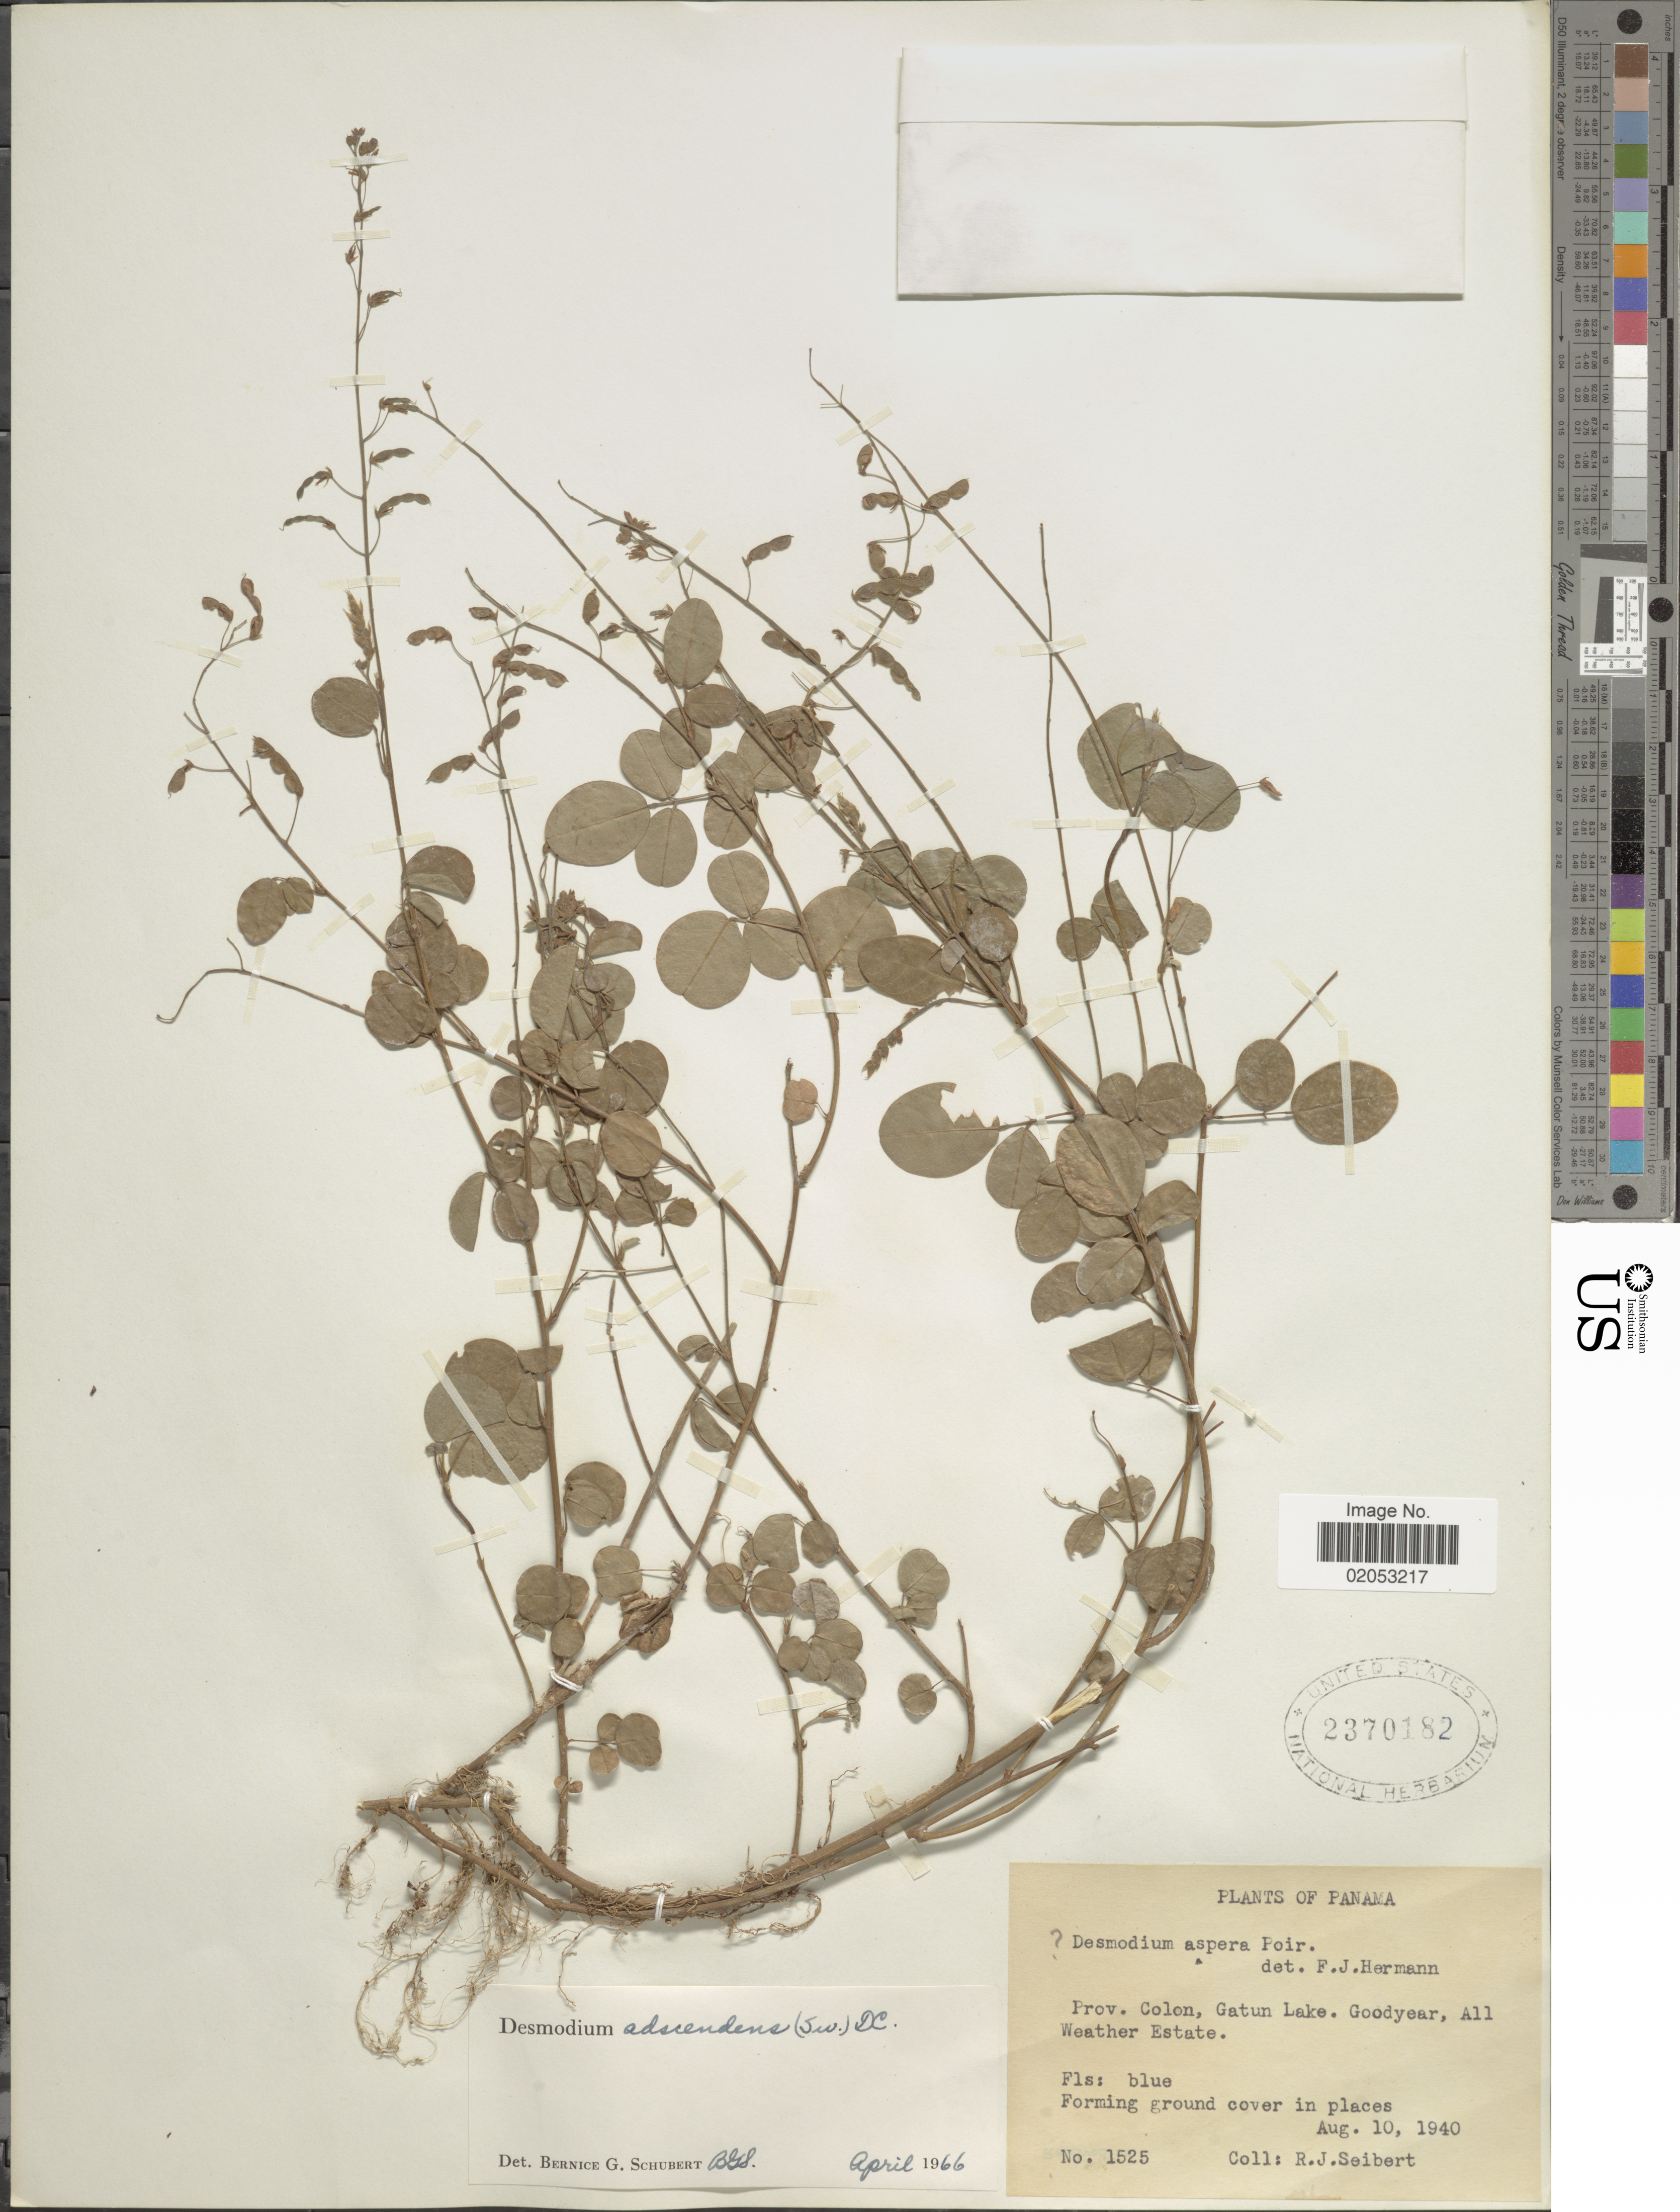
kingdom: Plantae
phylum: Tracheophyta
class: Magnoliopsida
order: Fabales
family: Fabaceae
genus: Grona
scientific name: Grona adscendens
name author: (Sw.) H. Ohashi & K. Ohashi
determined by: Strong, Mark T., (BOT), Smithsonian Institution - National Museum of Natural History (UNITED STATES)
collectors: R. J. Seibert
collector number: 1525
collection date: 1940-08-10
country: Panama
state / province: Colón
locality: Gatun Lake, Goodyear, All Weather Estate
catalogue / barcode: US 2370182